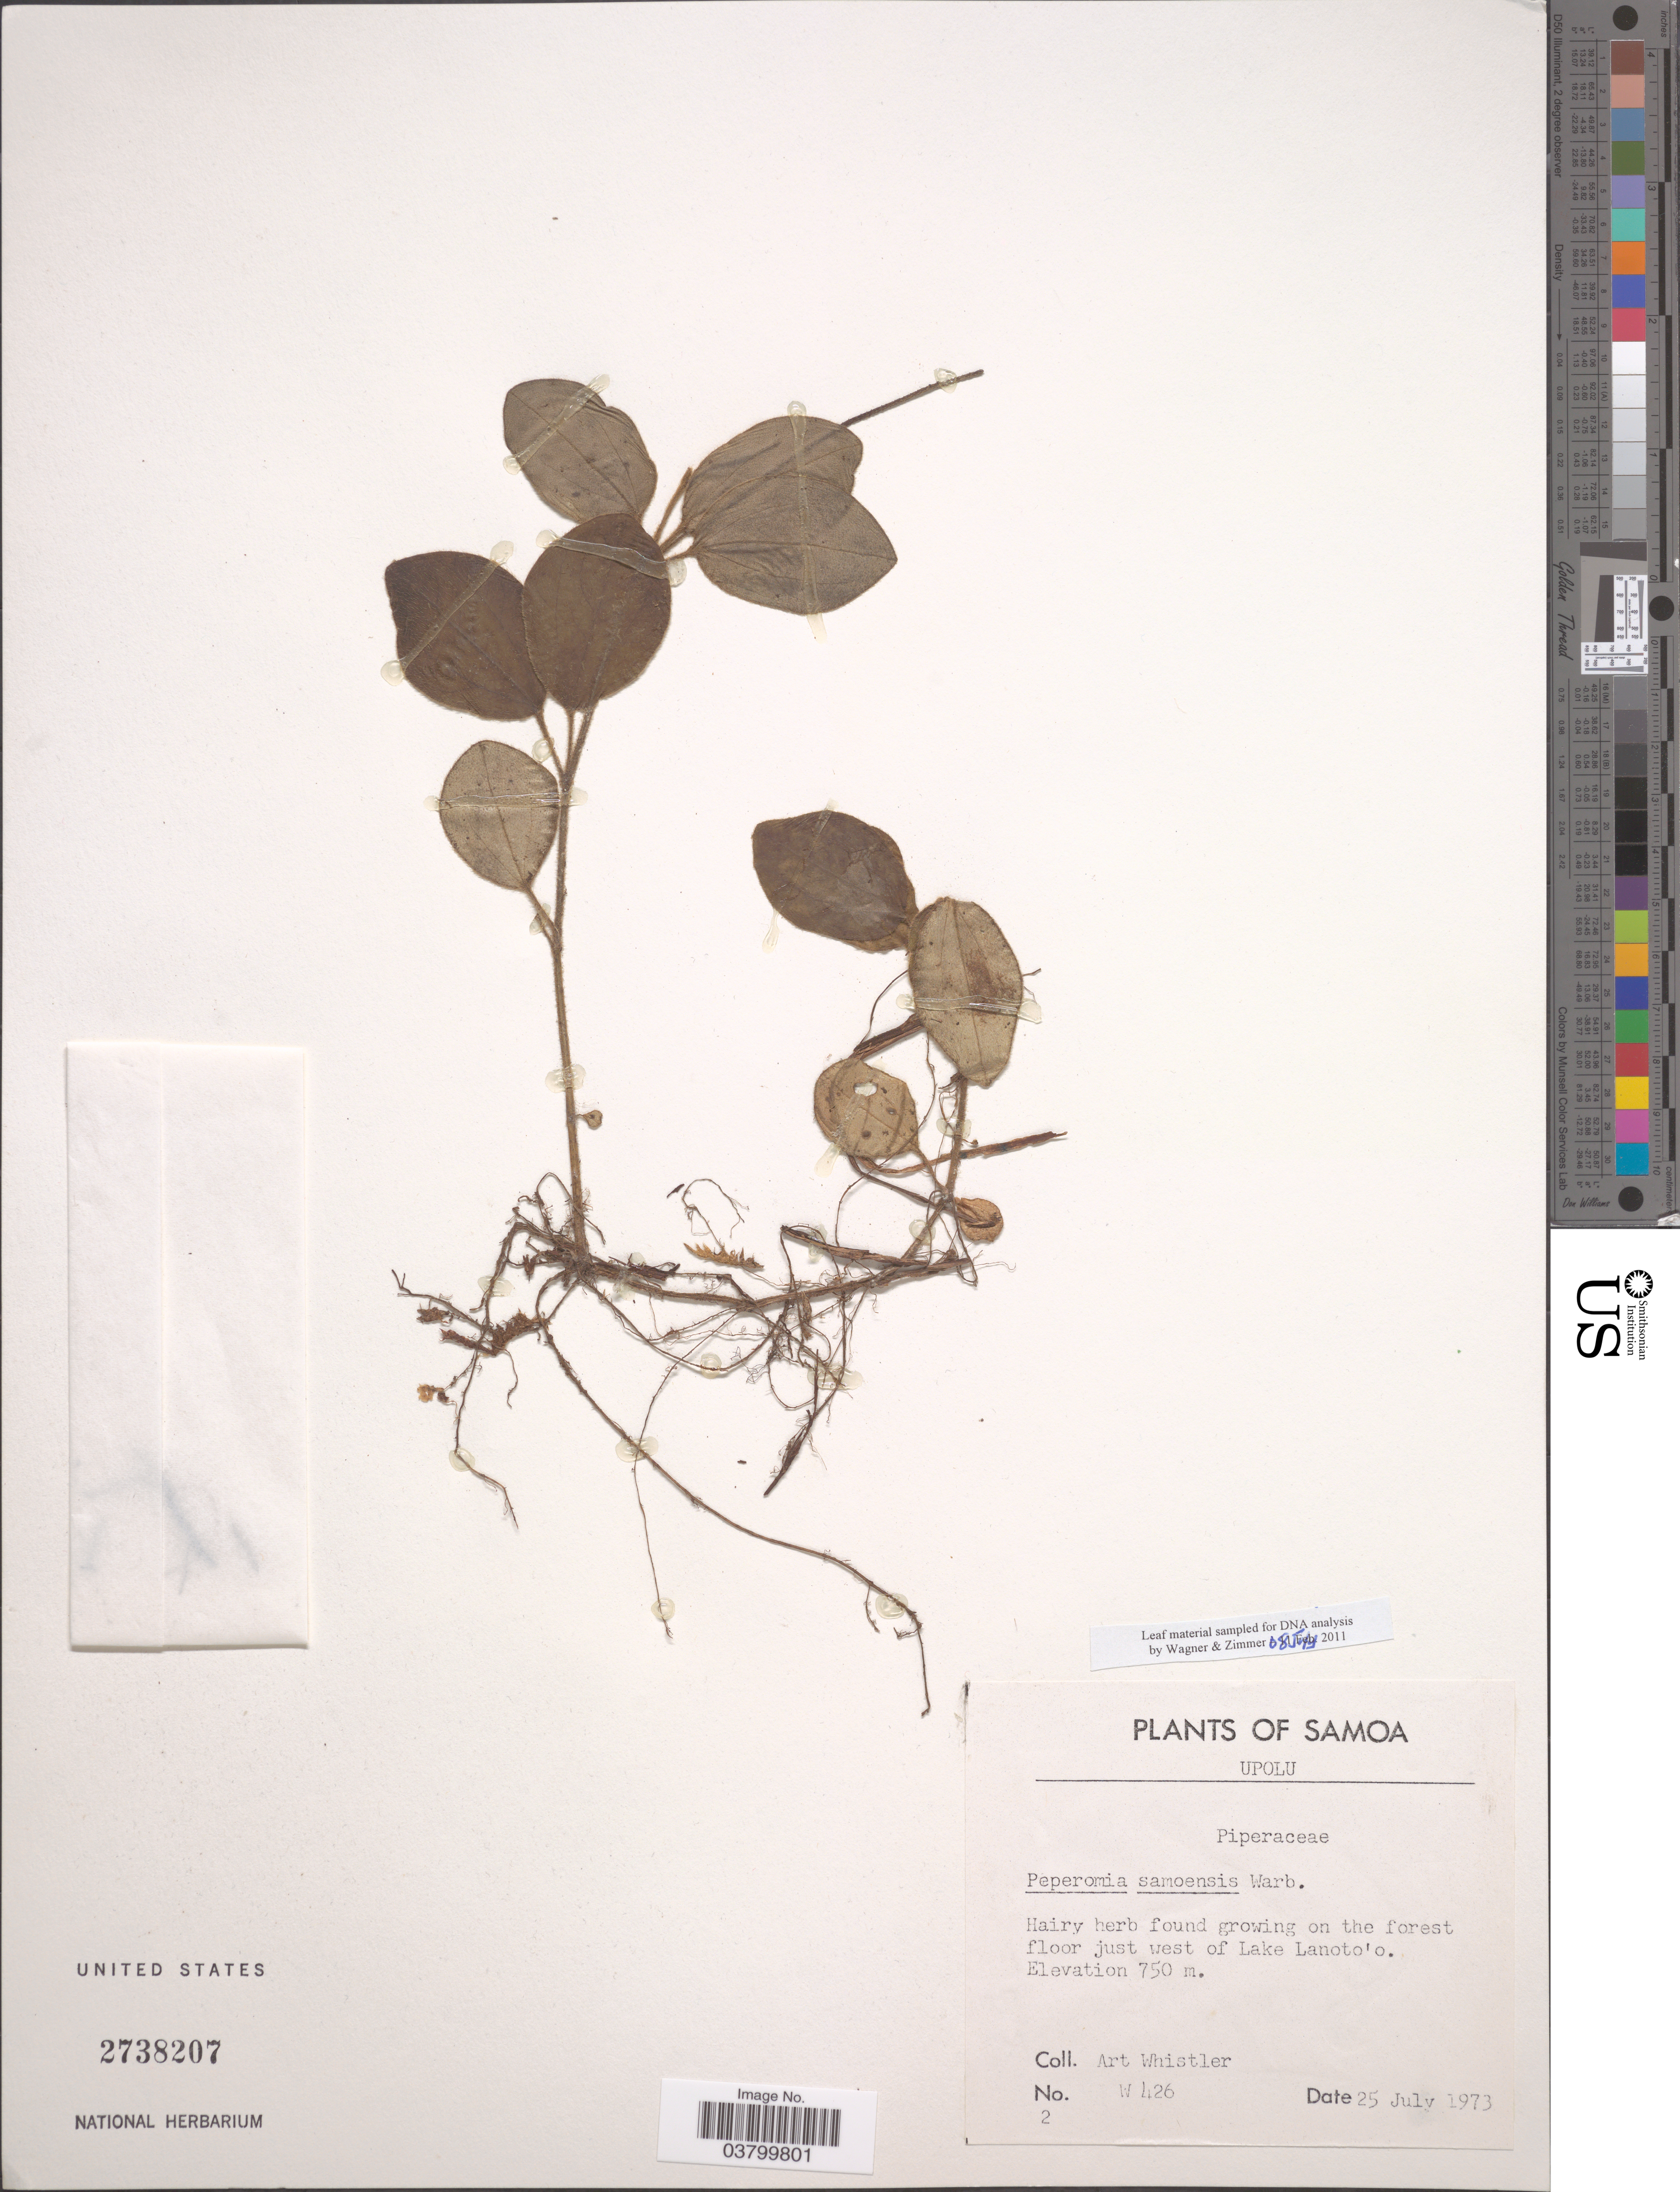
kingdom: Plantae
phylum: Tracheophyta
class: Magnoliopsida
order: Piperales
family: Piperaceae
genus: Peperomia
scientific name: Peperomia samoensis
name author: Warb.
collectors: A. Whistler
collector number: W426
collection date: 1973-07-25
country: Samoa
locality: Samoa. Upolu. On the forest floor just west of Lake Lanoto'o.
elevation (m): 750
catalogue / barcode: US 2738207